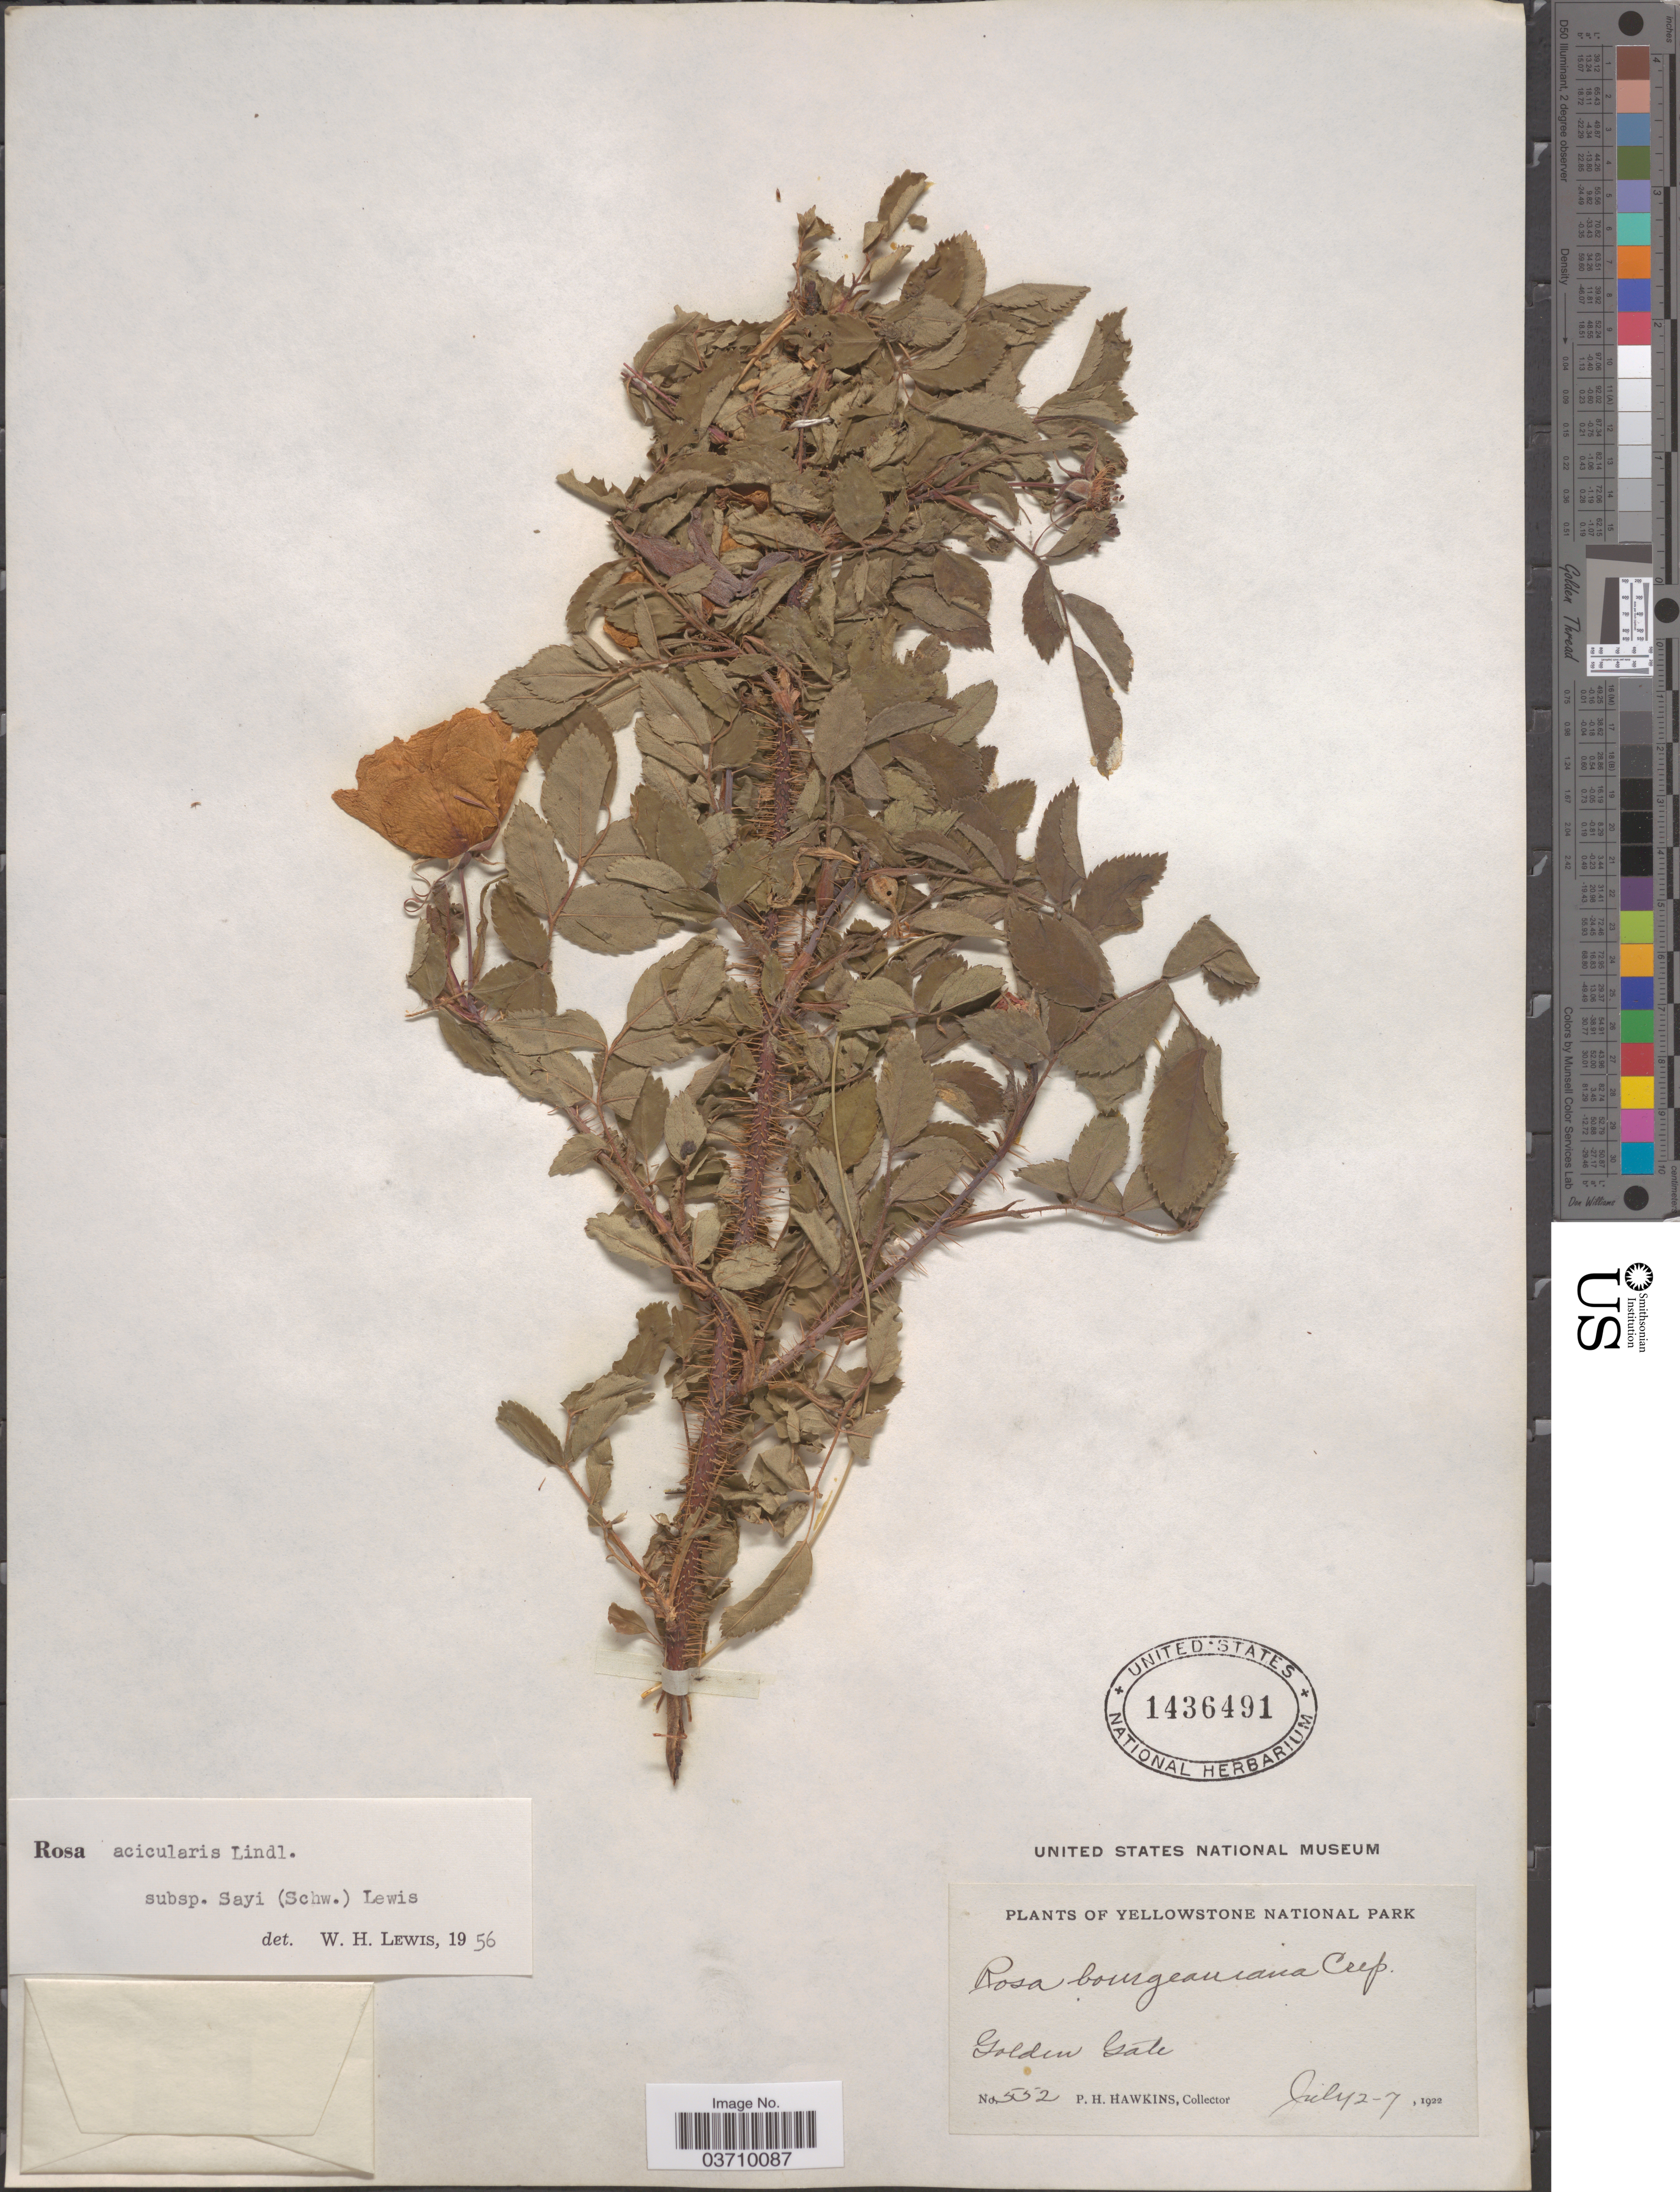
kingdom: Plantae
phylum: Tracheophyta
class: Magnoliopsida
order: Rosales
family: Rosaceae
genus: Rosa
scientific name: Rosa acicularis var. sayi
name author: (Schwein.) Rehder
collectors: P. Hawkins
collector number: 552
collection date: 1922-07-02/1922-07-07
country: United States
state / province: Wyoming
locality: Yellowstone National Park. Golden Gate.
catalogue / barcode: US 1436491